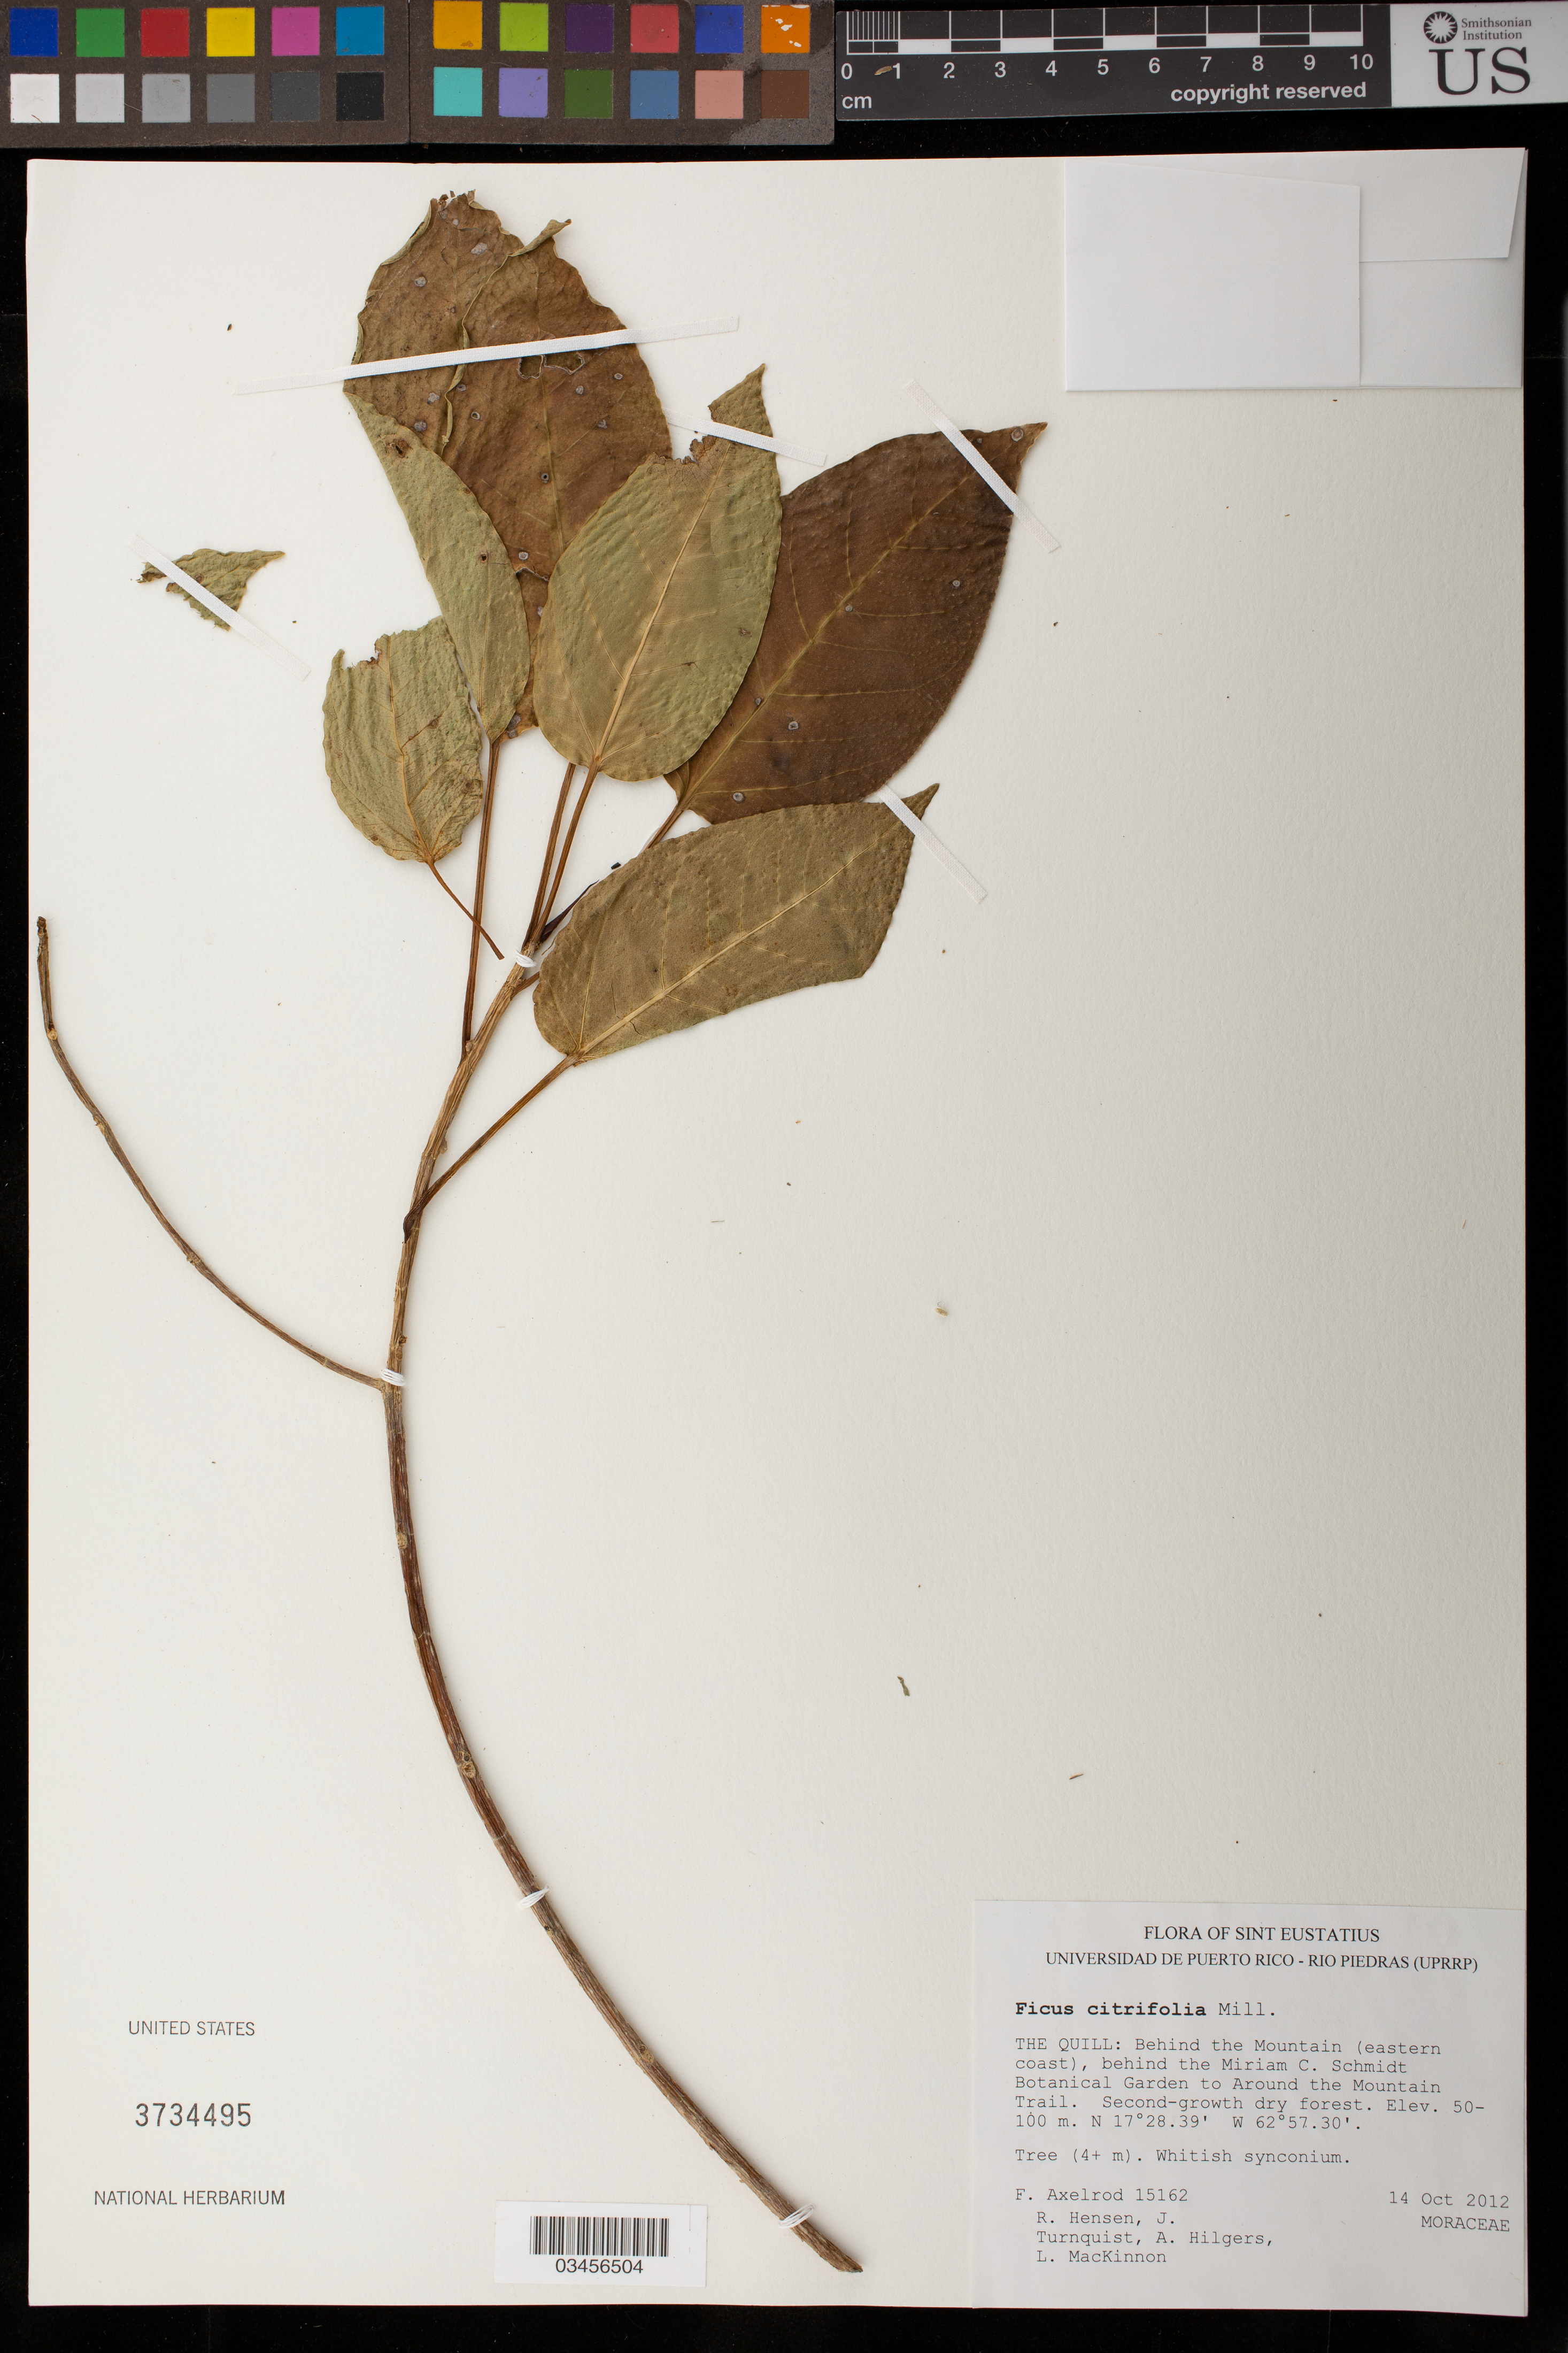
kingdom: Plantae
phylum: Tracheophyta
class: Magnoliopsida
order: Gentianales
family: Apocynaceae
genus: Oxypetalum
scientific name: Oxypetalum dombeyanum Decne.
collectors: M. Bang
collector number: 615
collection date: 1890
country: Bolivia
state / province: La Paz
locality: Vic. La Paz.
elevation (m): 3048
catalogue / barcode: US 1416482